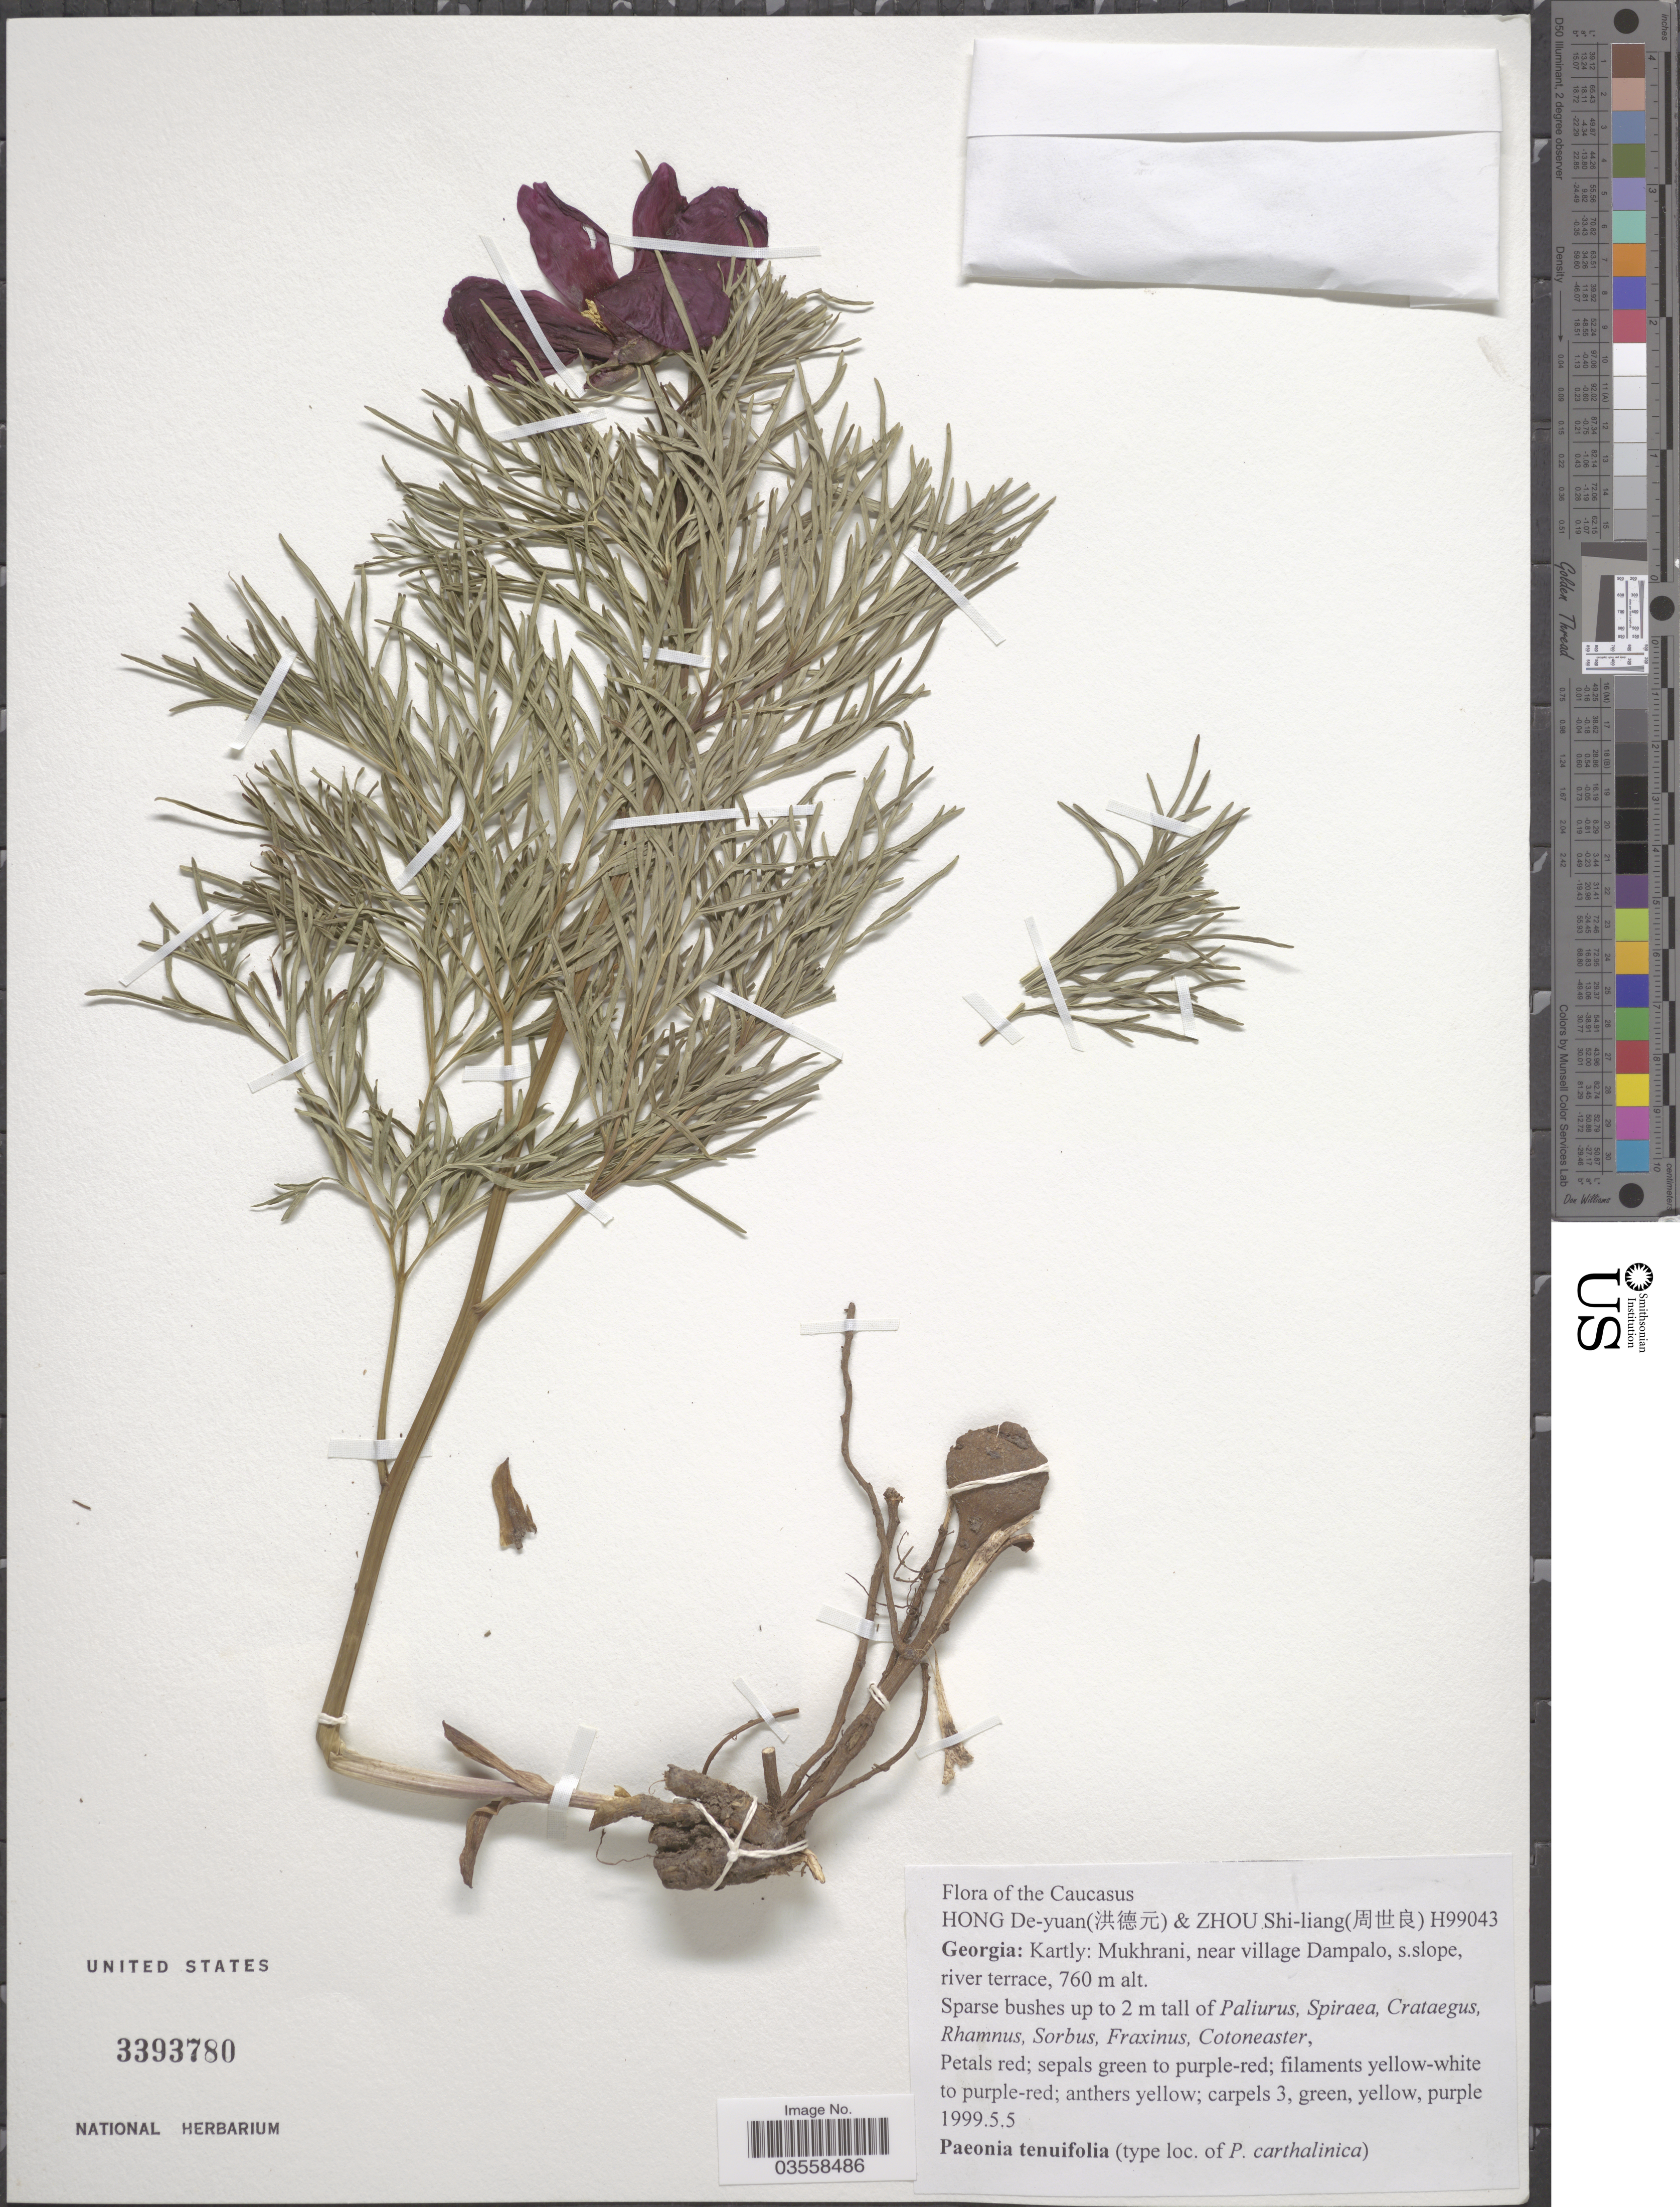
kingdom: Plantae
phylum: Tracheophyta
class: Magnoliopsida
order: Saxifragales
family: Paeoniaceae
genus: Paeonia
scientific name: Paeonia tenuifolia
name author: L.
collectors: D.-Y. Hong & S. Zhou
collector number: H99043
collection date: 1999-05-05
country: Georgia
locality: The Caucasus. Kartly: Mukhrani, near village Dampalo, s.slope.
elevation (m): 760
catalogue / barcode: US 3393780